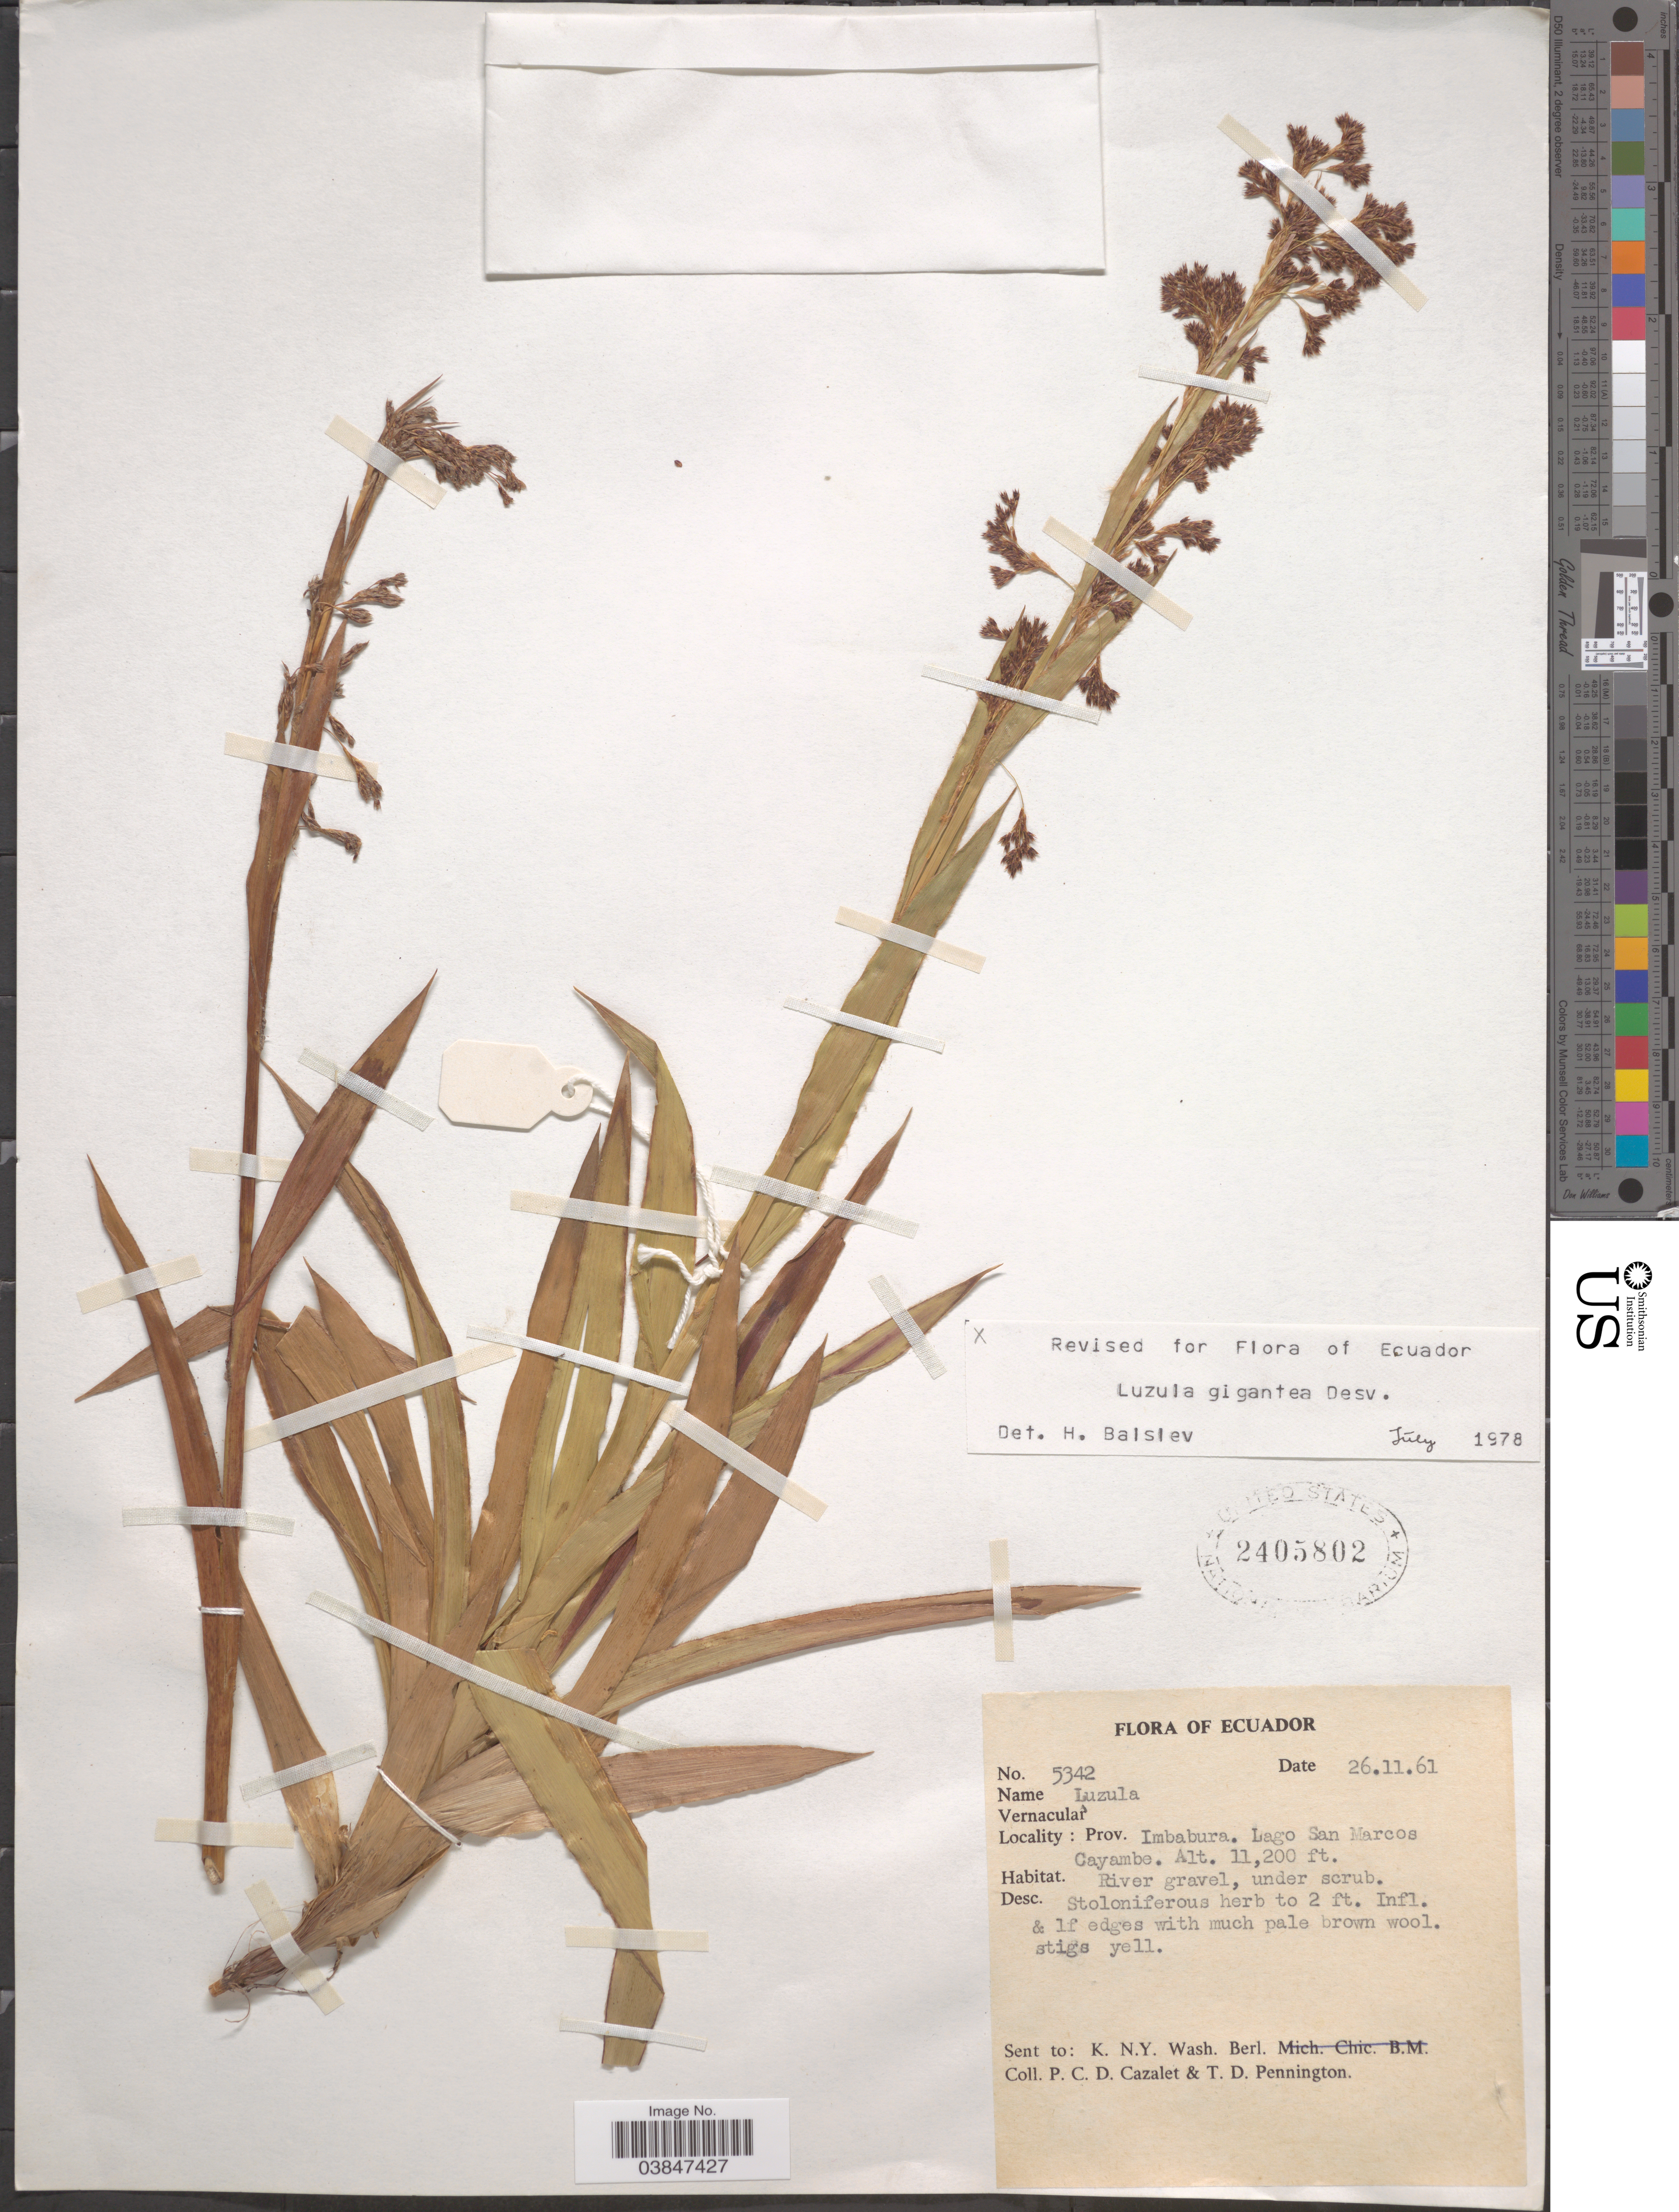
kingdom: Plantae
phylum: Tracheophyta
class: Liliopsida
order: Poales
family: Juncaceae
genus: Luzula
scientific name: Luzula gigantea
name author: Desv.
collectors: P. C. D. Cazalet & T. D. Pennington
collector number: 5342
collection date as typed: Transcribed d/m/y: 26/11/61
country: Ecuador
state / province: Imbabura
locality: Lago San Marcos Cayambe.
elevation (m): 3414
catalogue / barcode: US 2405802